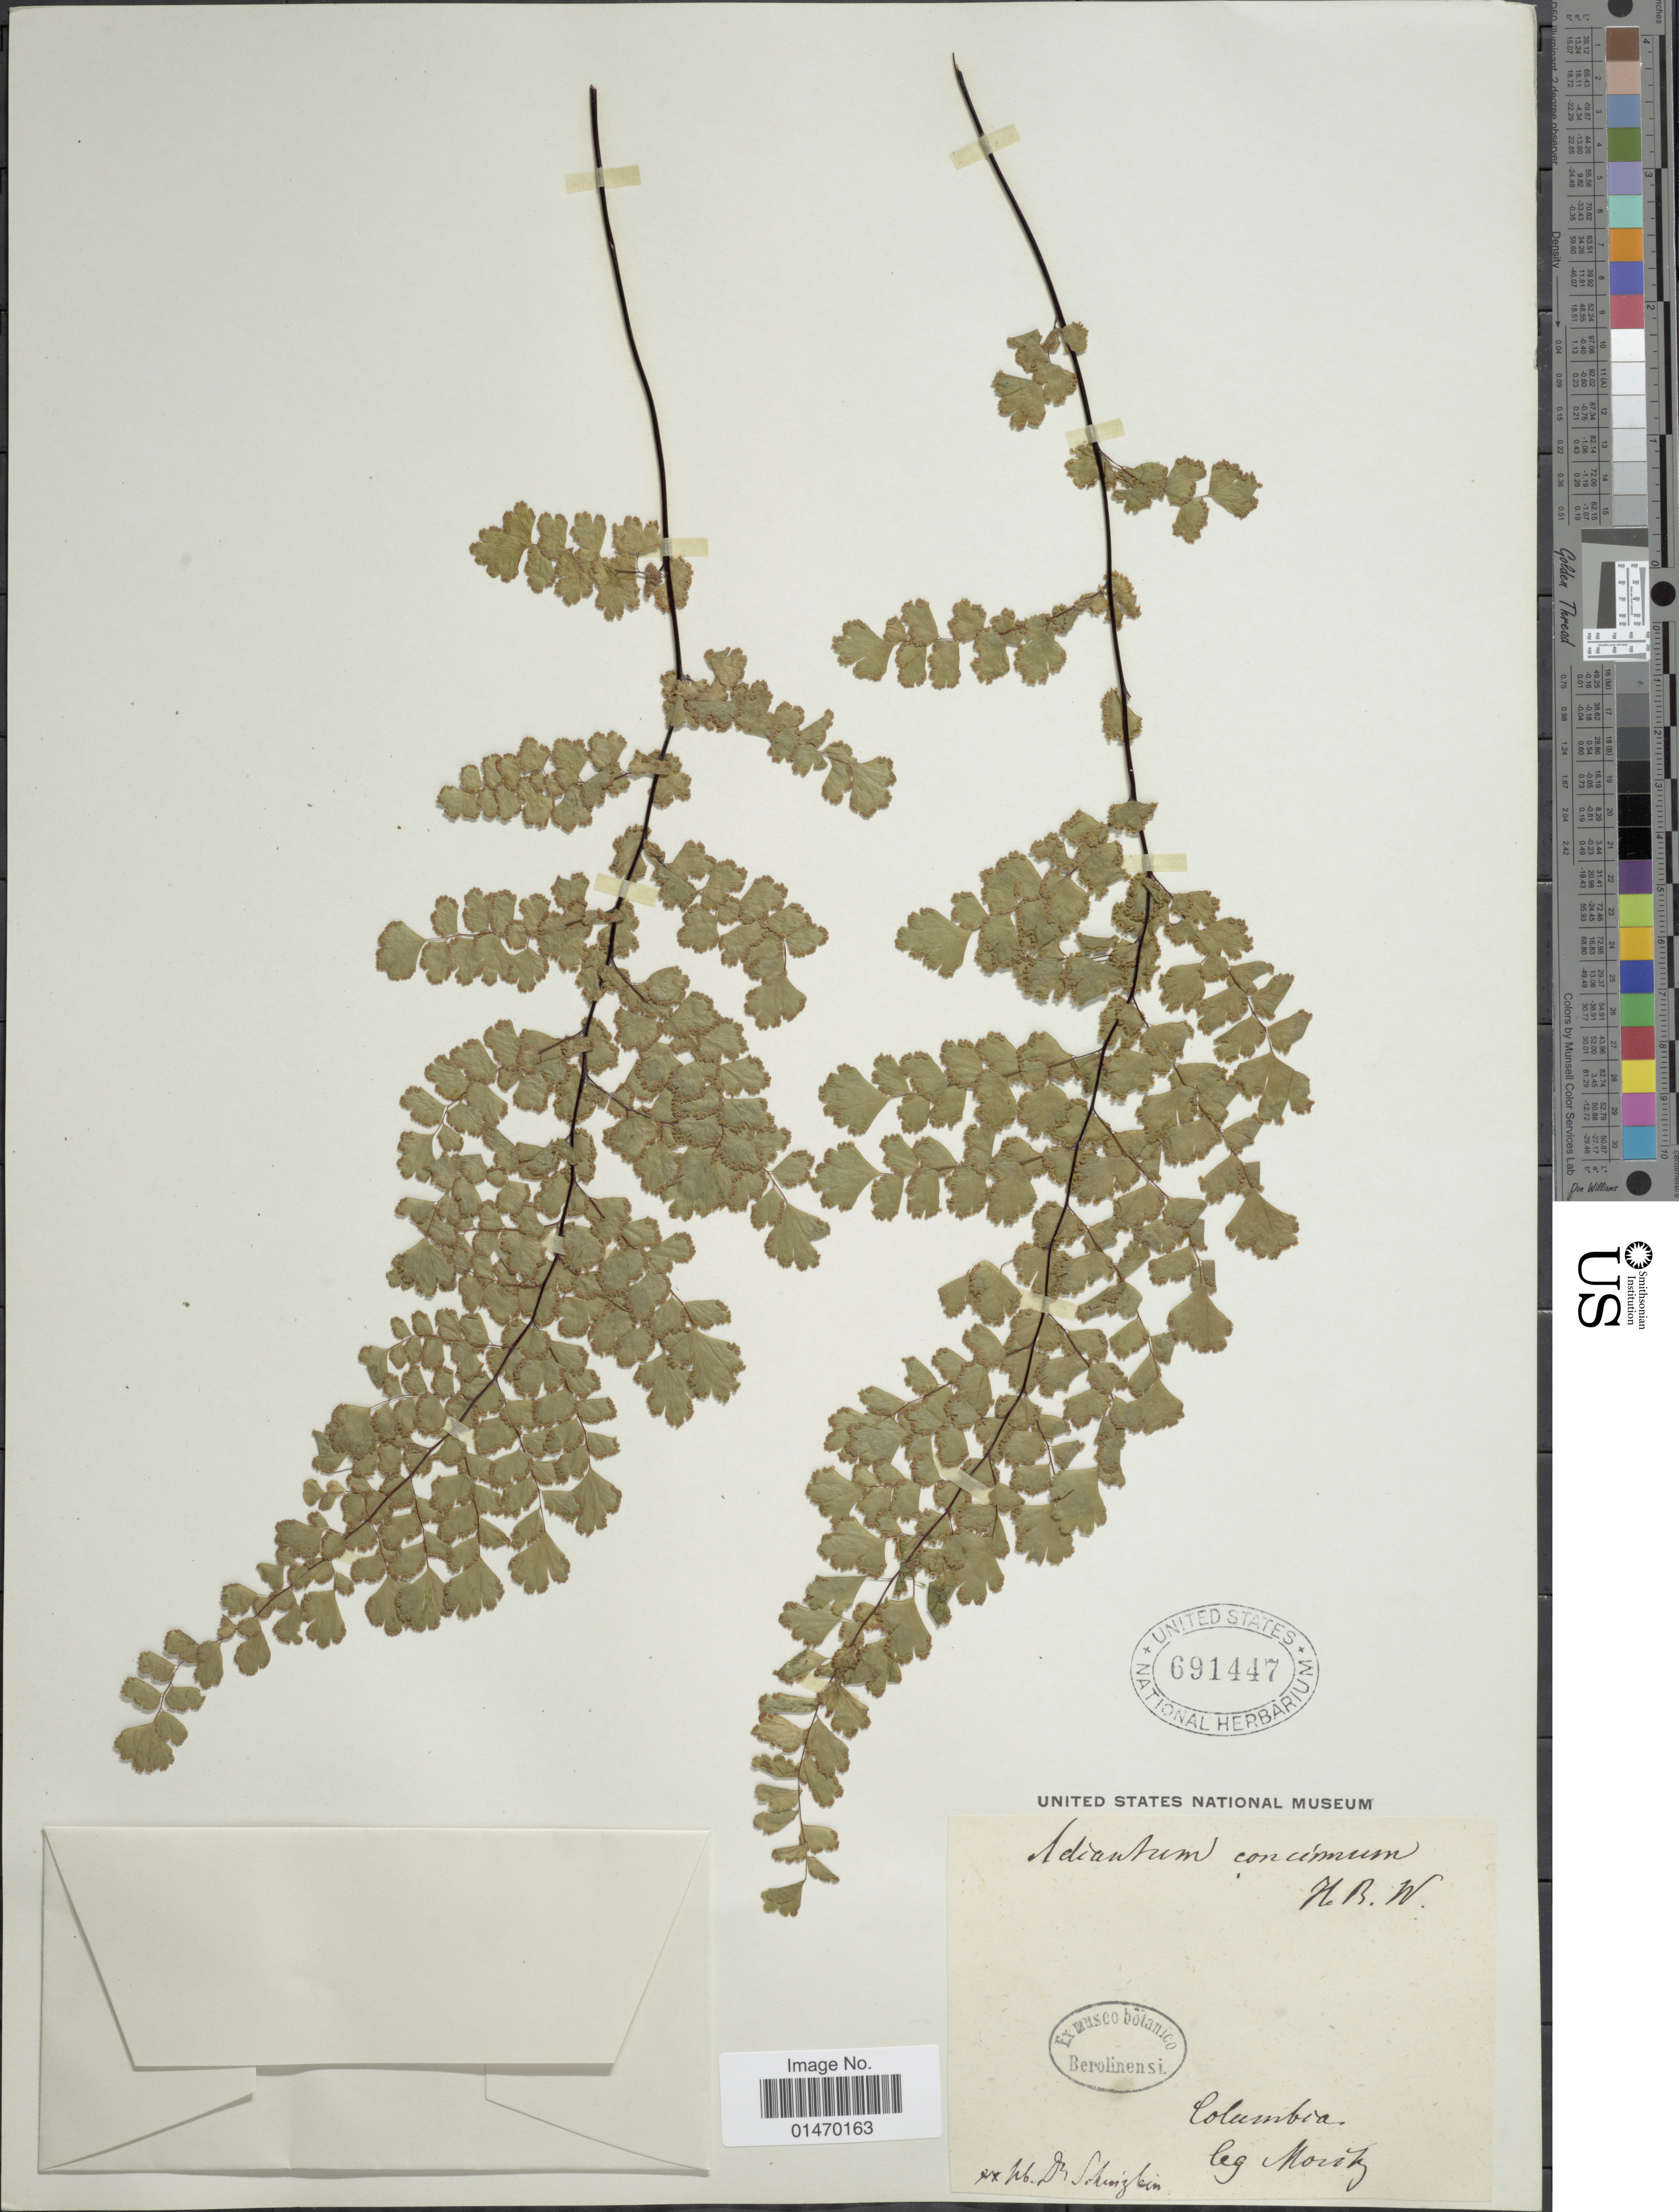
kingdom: Plantae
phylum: Tracheophyta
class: Polypodiopsida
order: Polypodiales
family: Pteridaceae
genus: Adiantum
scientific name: Adiantum concinnum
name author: Humb. & Bonpl. ex Willd.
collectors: Moritz, --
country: Colombia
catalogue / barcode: US 691447